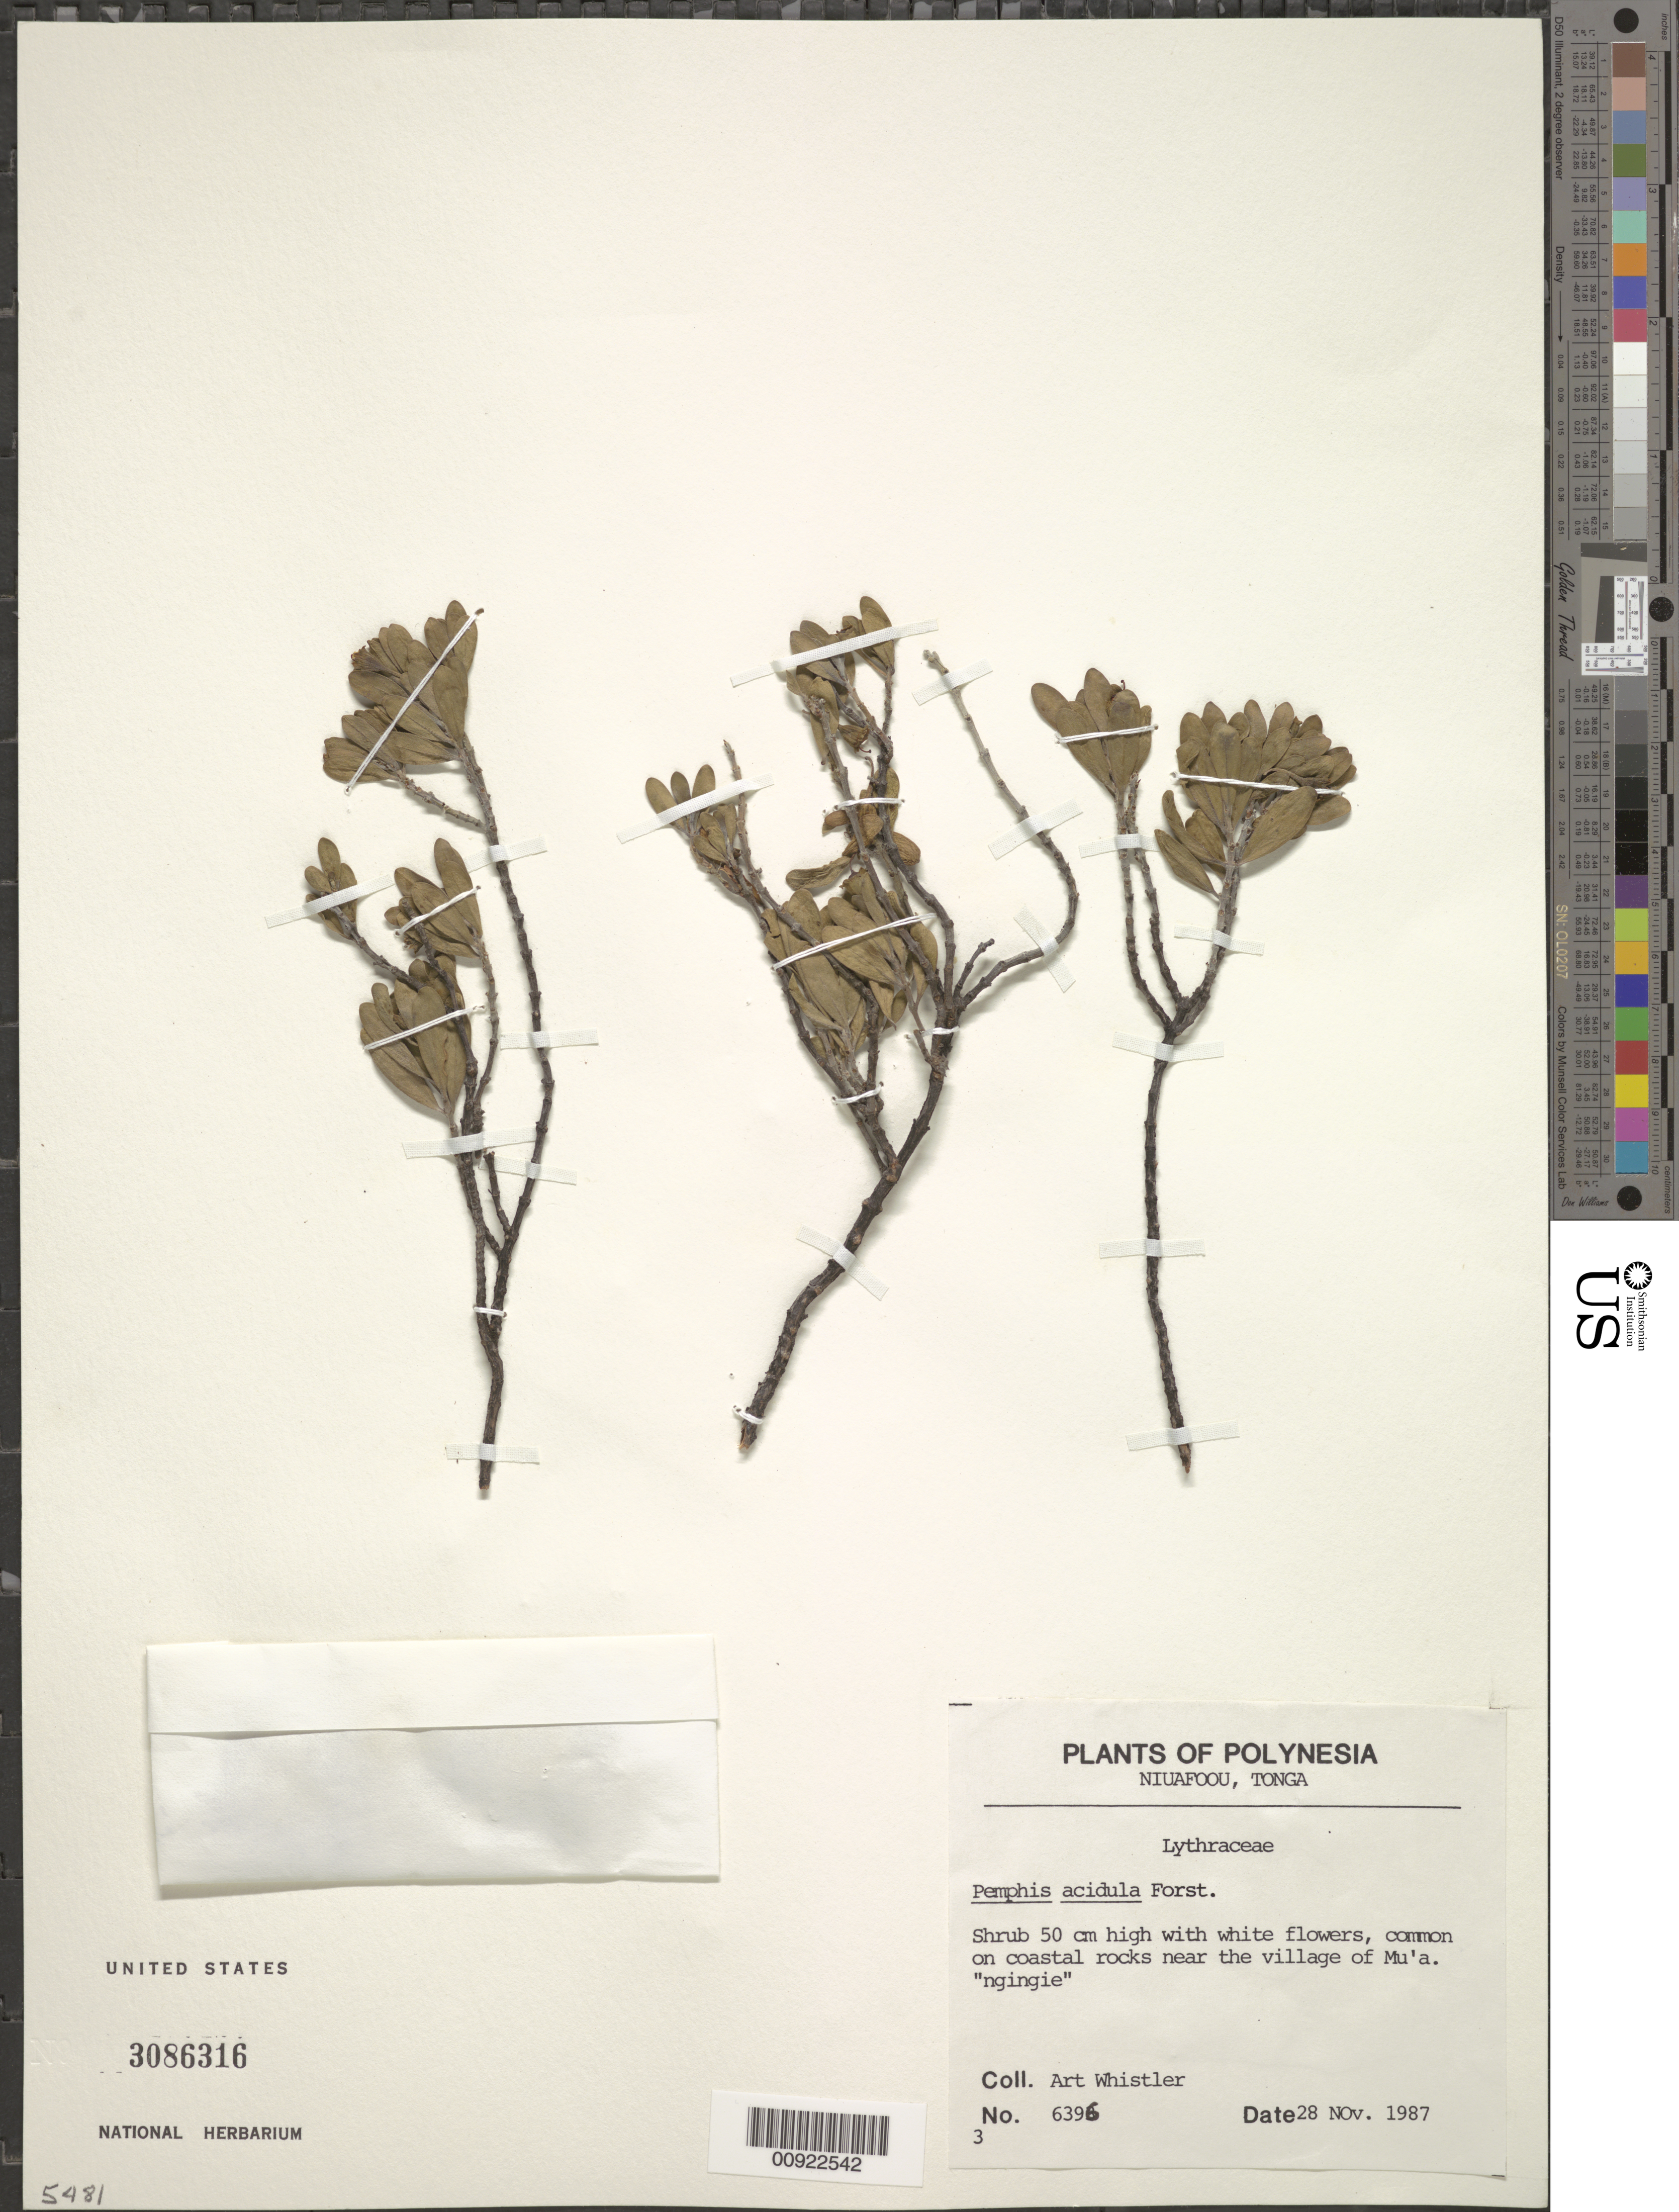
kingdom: Plantae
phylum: Tracheophyta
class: Magnoliopsida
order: Myrtales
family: Lythraceae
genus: Pemphis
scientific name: Pemphis acidula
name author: J.R. Forst. & G. Forst.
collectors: A. Whistler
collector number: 6396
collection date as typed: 28 Nov 1987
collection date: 1987-11-28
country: Tonga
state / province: Tonga Outliers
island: Niuafo'ou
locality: Near the village of Mu'a.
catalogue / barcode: US 3086316